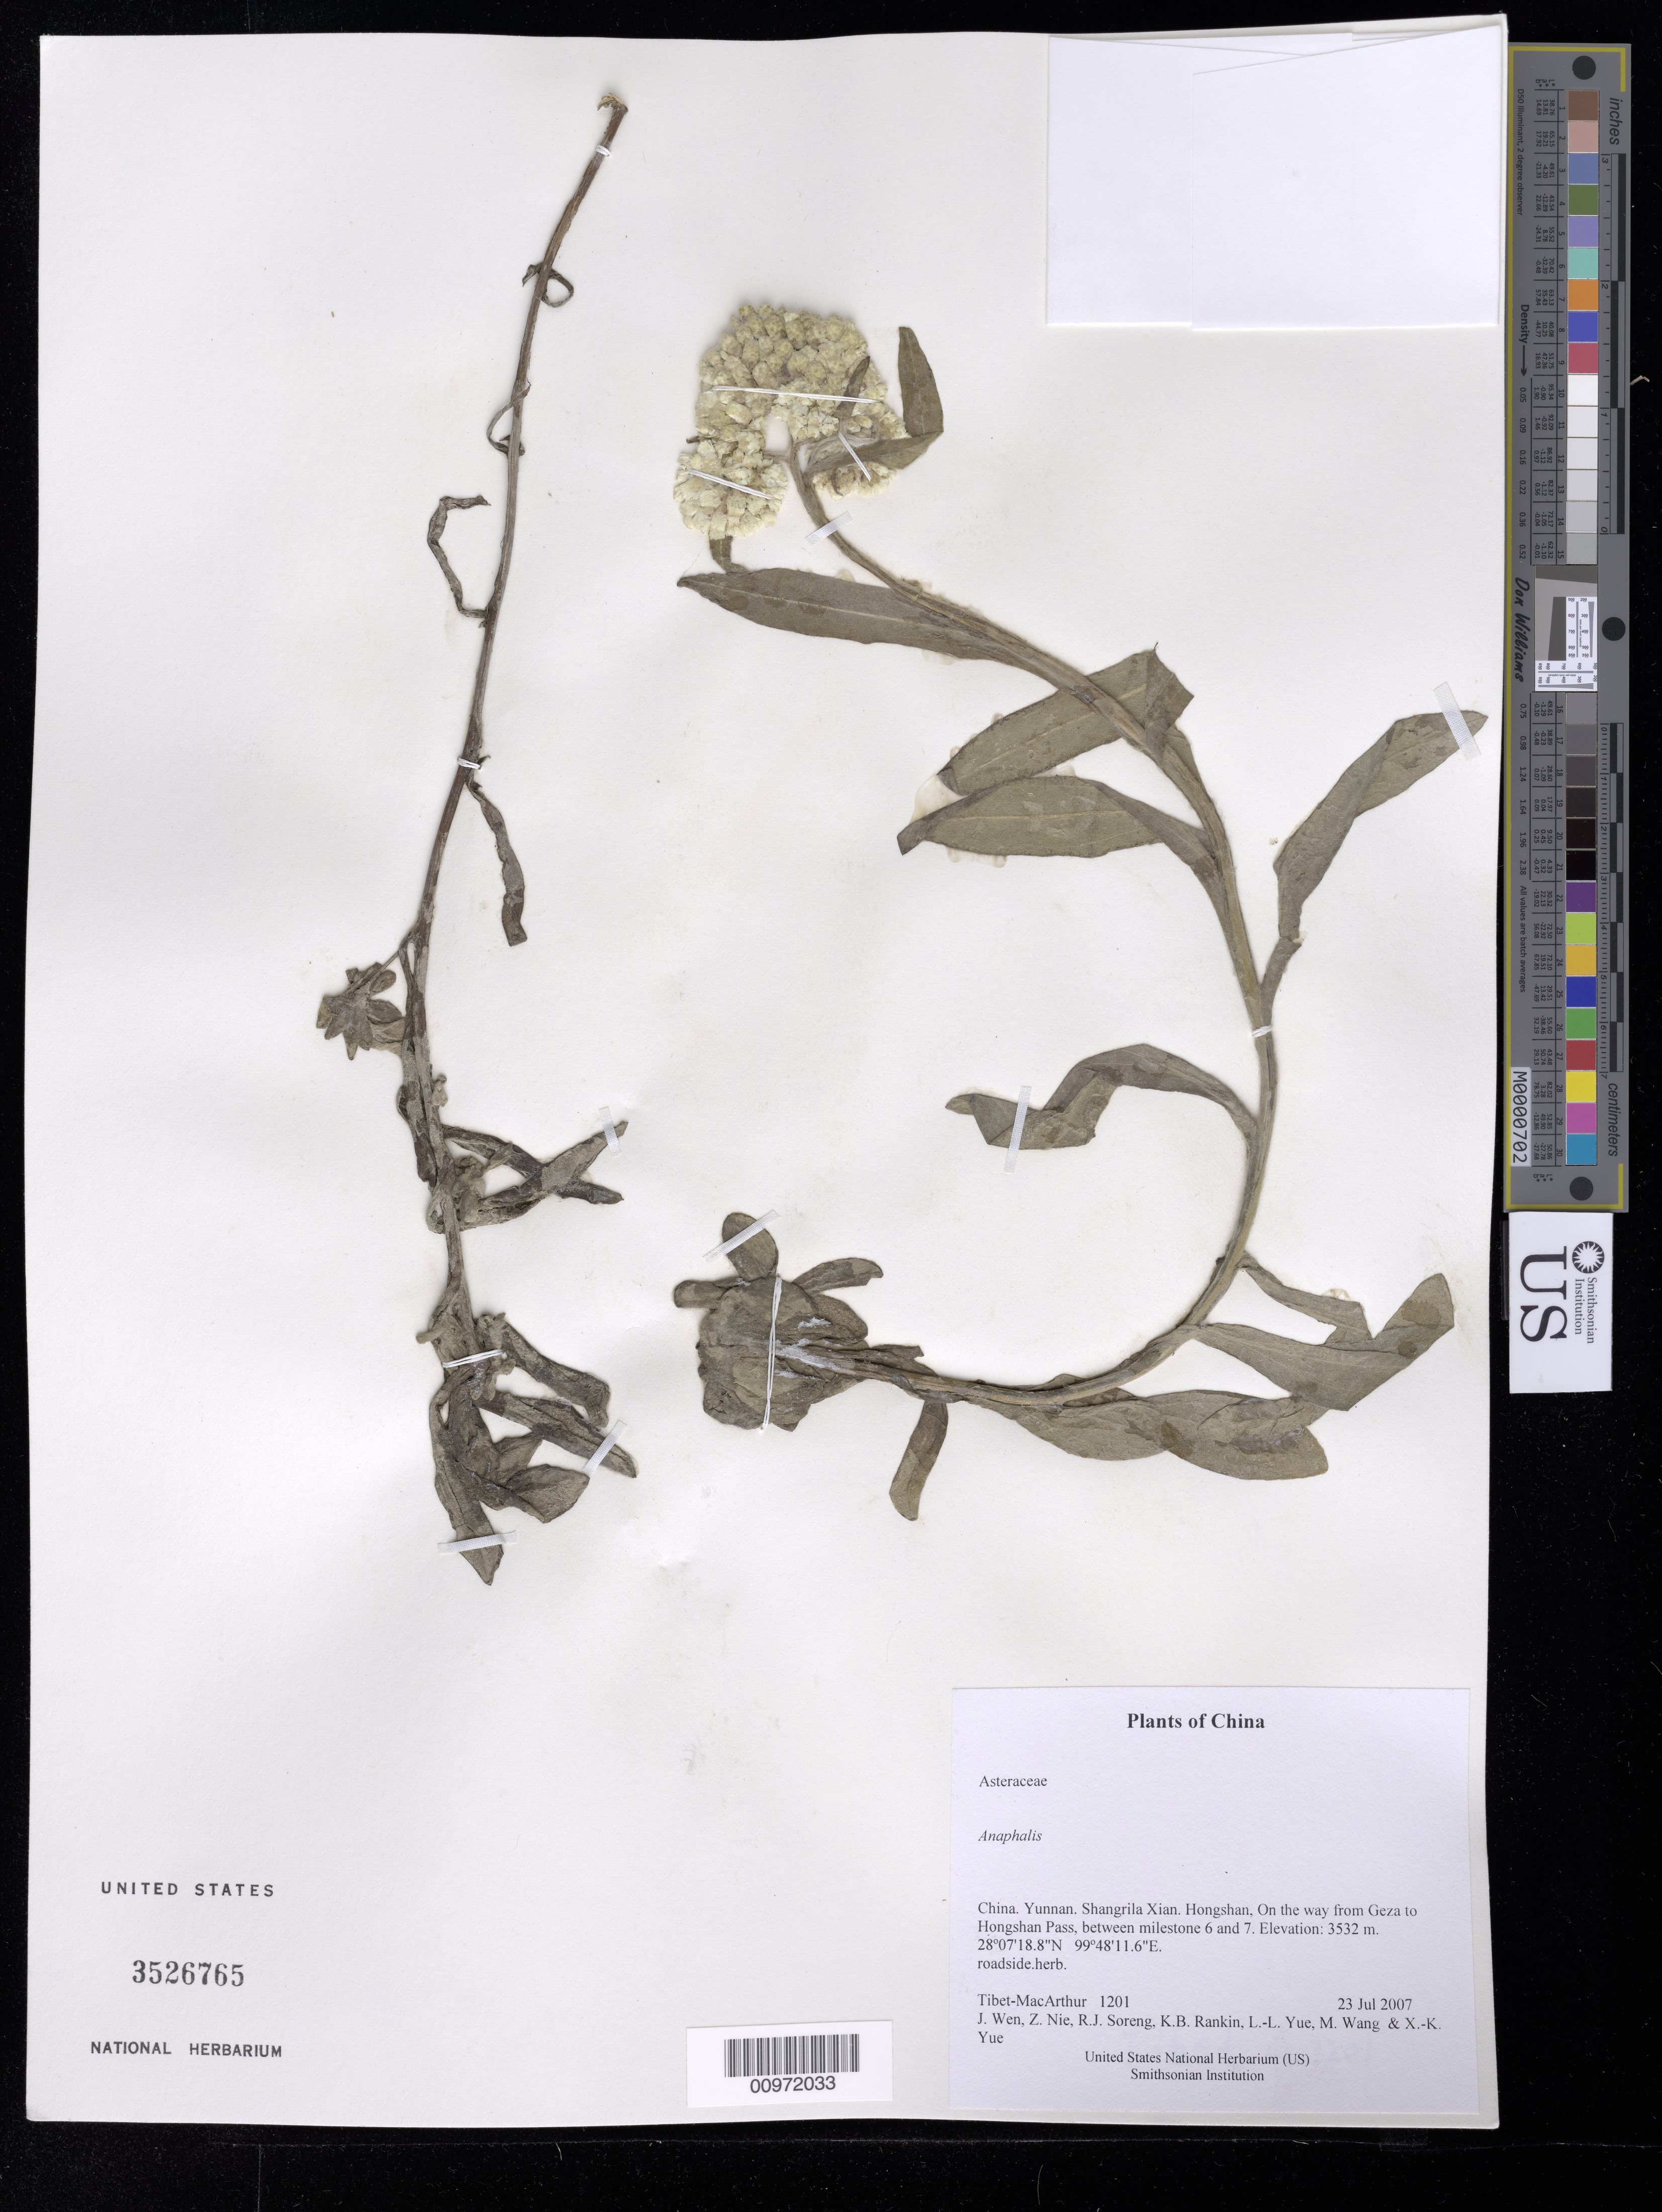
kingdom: Plantae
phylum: Tracheophyta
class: Magnoliopsida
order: Asterales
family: Asteraceae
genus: Anaphalis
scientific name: Anaphalis sp.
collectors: Tibet-MacArthur, J. Wen, Z. Nie, R. J. Soreng, K. Rankin, L. Yue, M. Wang & X. Yue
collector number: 1201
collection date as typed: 23 Jul 2007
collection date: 2007-07-23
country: China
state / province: Yunnan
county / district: Shangrila Xian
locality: Hongshan, On the way from Geza to Hongshan Pass, between milestone 6 and 7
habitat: roadside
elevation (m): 3532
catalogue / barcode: US 3526765